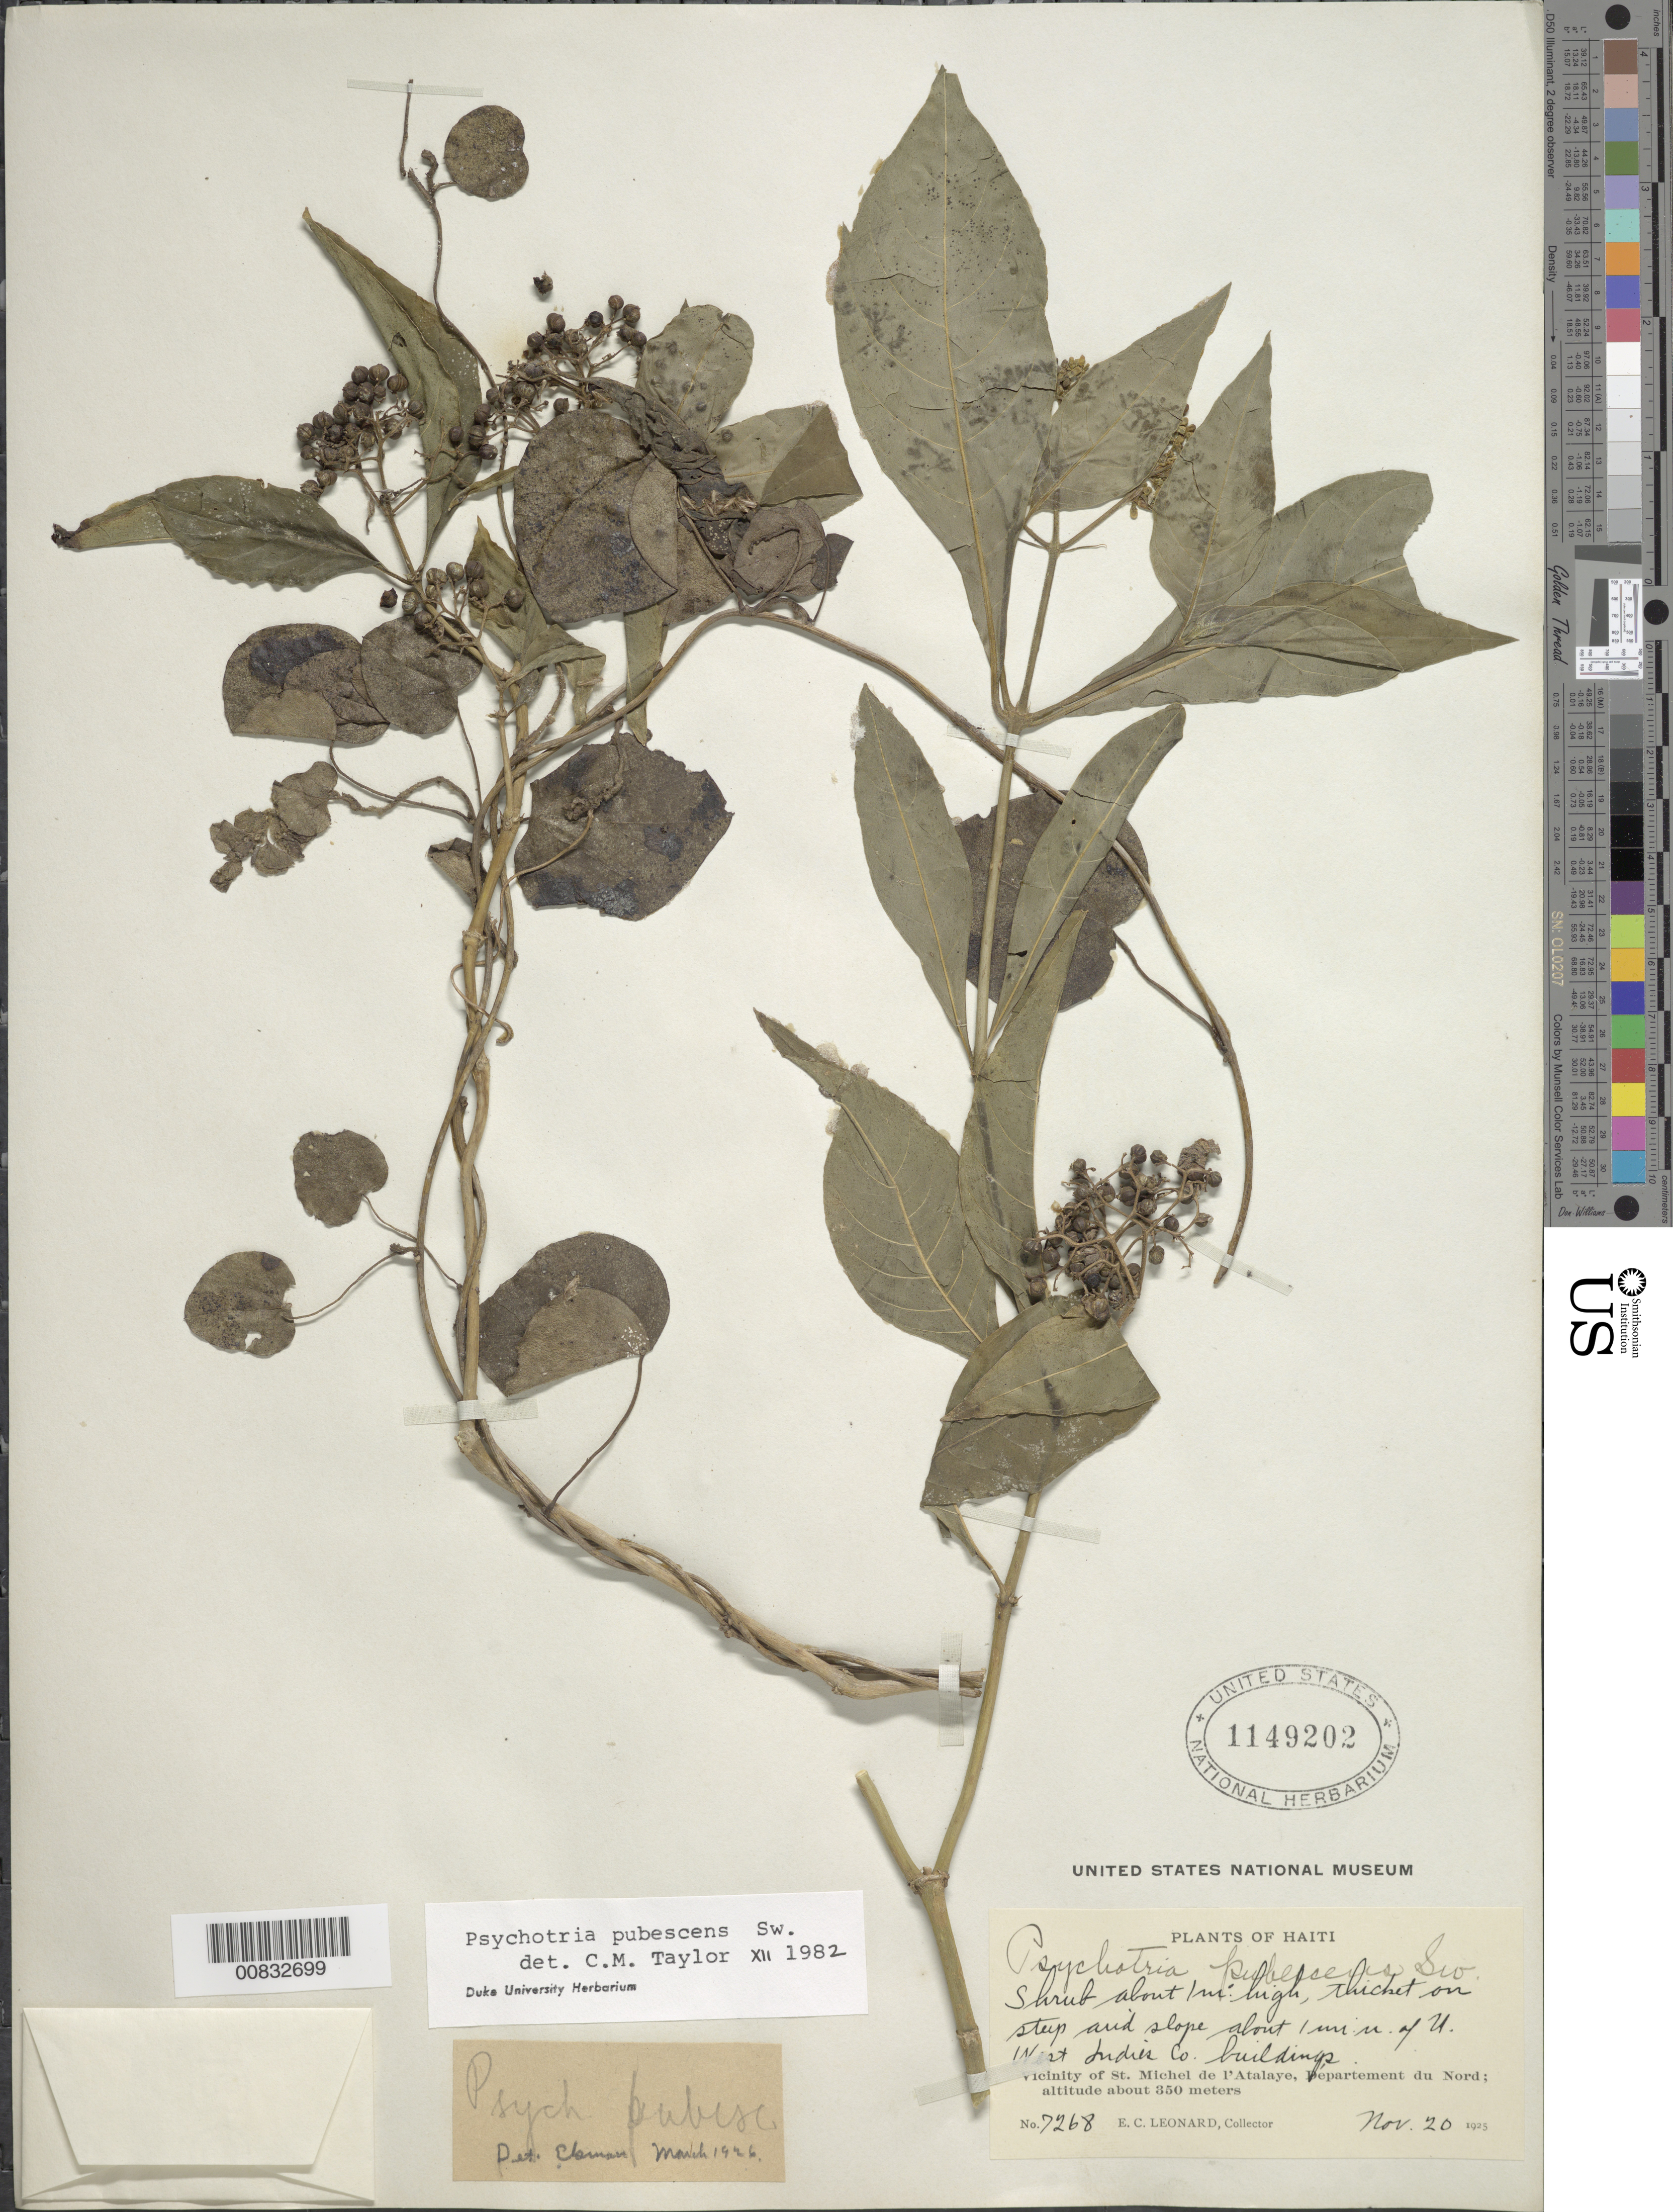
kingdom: Plantae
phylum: Tracheophyta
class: Magnoliopsida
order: Gentianales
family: Rubiaceae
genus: Psychotria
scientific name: Psychotria pubescens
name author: Sw.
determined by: Taylor, Charlotte M.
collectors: E. C. Leonard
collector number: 7268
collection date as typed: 20 Nov 1925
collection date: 1925-11-20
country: Haiti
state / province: Artibonite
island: Hispaniola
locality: Vicinity of St. Michel de l'Atalaye, about 1 miles N or U West Indies Co buildings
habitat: Thicket on steep arid slope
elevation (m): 350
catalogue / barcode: US 1149202